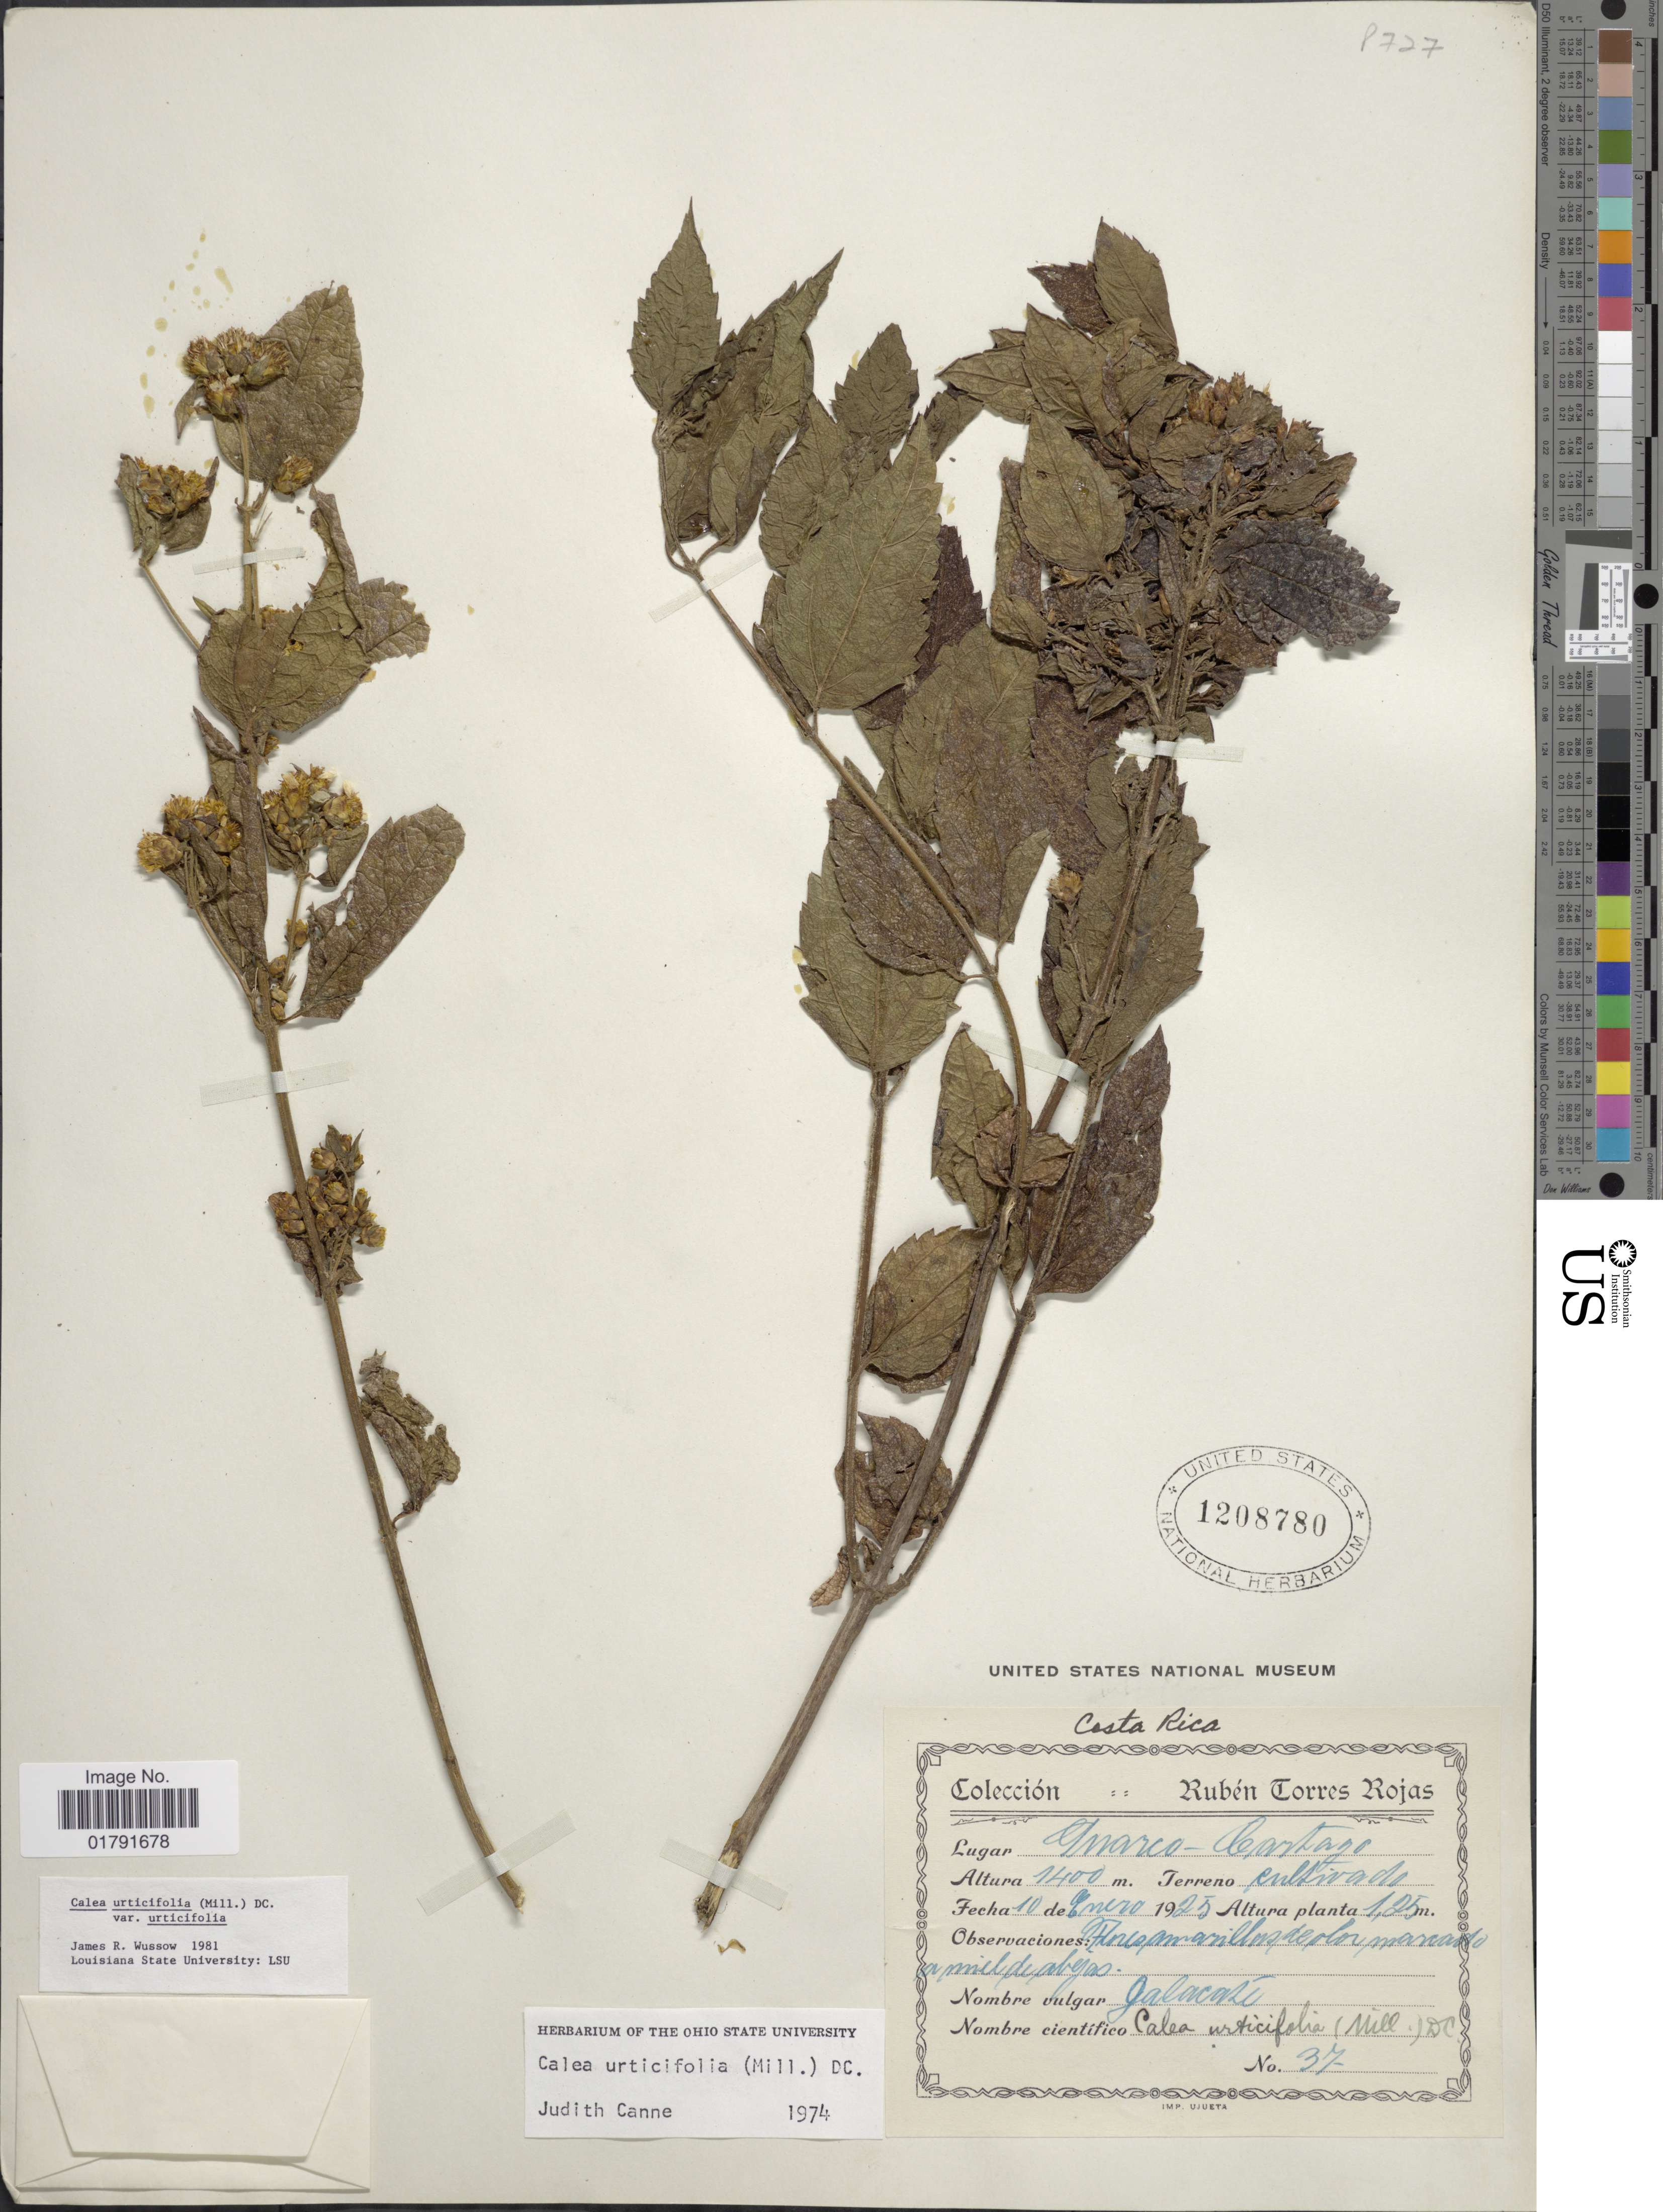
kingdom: Plantae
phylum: Tracheophyta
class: Magnoliopsida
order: Asterales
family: Asteraceae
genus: Calea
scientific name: Calea urticifolia var. urticifolia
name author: (Mill.) DC.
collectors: R. Torres Rojas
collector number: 37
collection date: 1925-01-10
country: Costa Rica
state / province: Cartago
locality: Guarco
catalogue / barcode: US 1208780